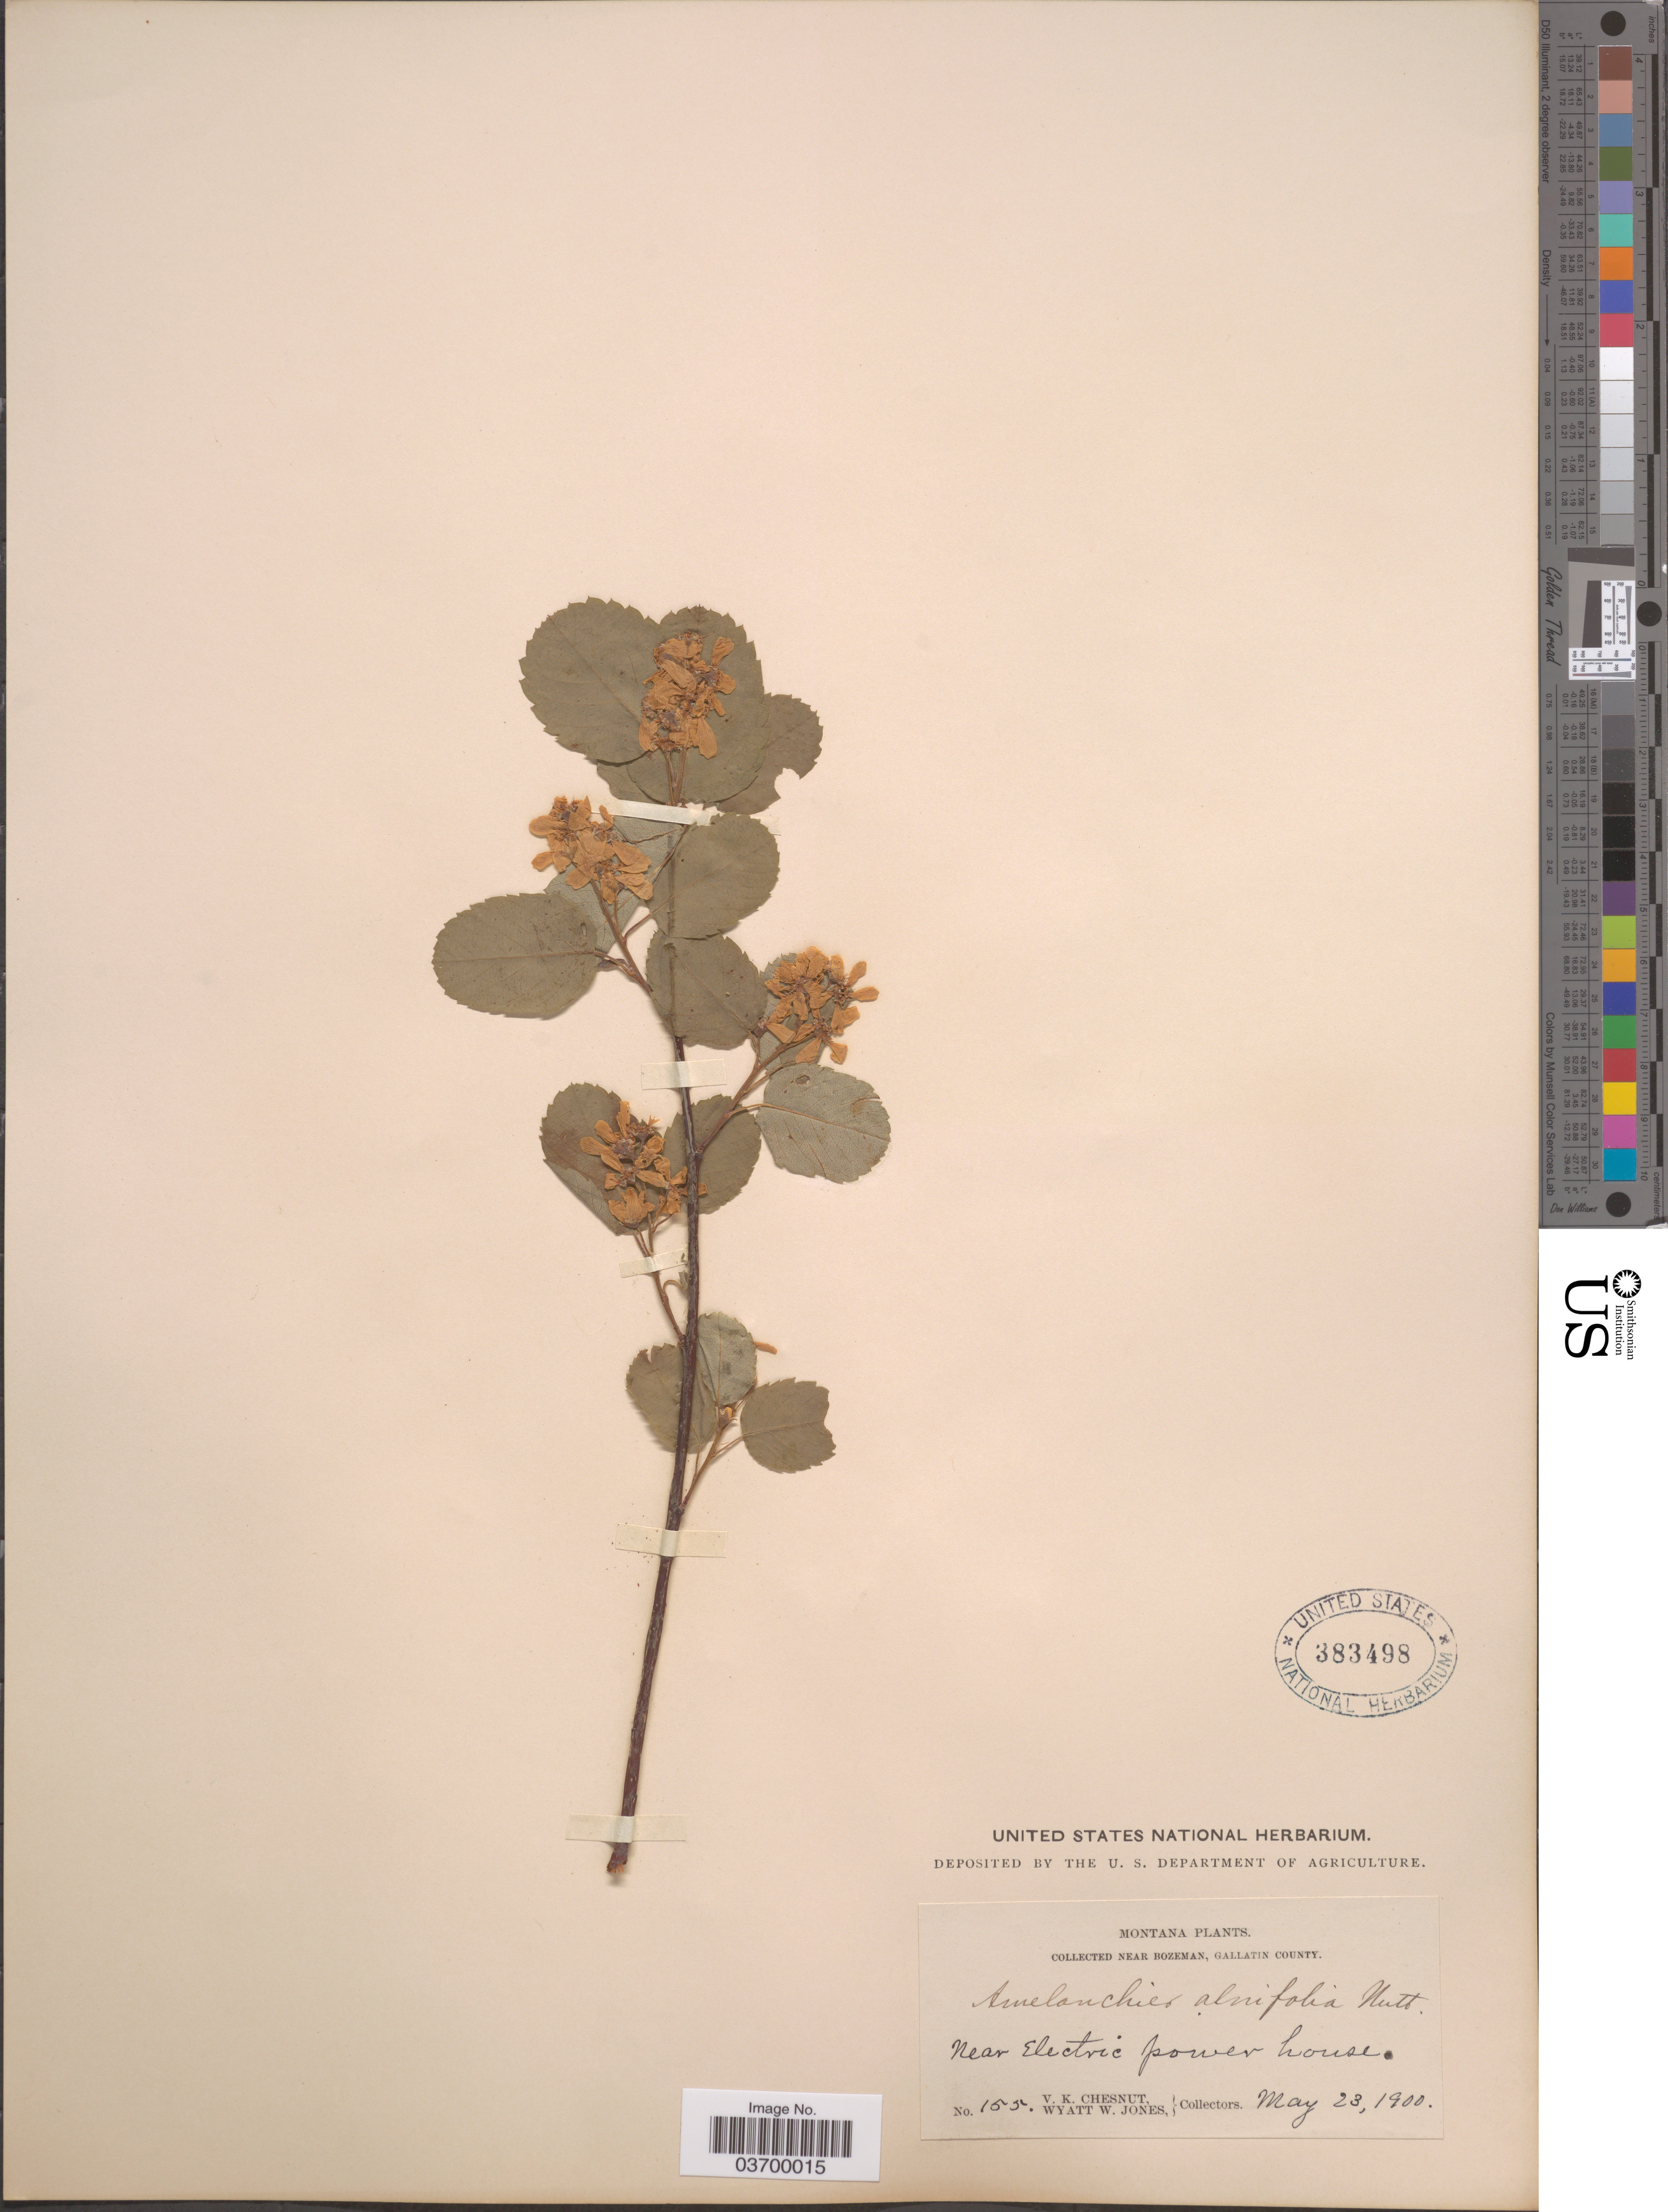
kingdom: Plantae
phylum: Tracheophyta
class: Magnoliopsida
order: Rosales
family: Rosaceae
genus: Amelanchier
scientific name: Amelanchier alnifolia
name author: (Nutt.) Nutt. ex M. Roem.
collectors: V. Chesnut & W. W. Jones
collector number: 155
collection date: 1900-05-23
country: United States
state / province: Montana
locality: Near Bozeman, Gallatin County. Near Electric Power house.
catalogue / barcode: US 383498